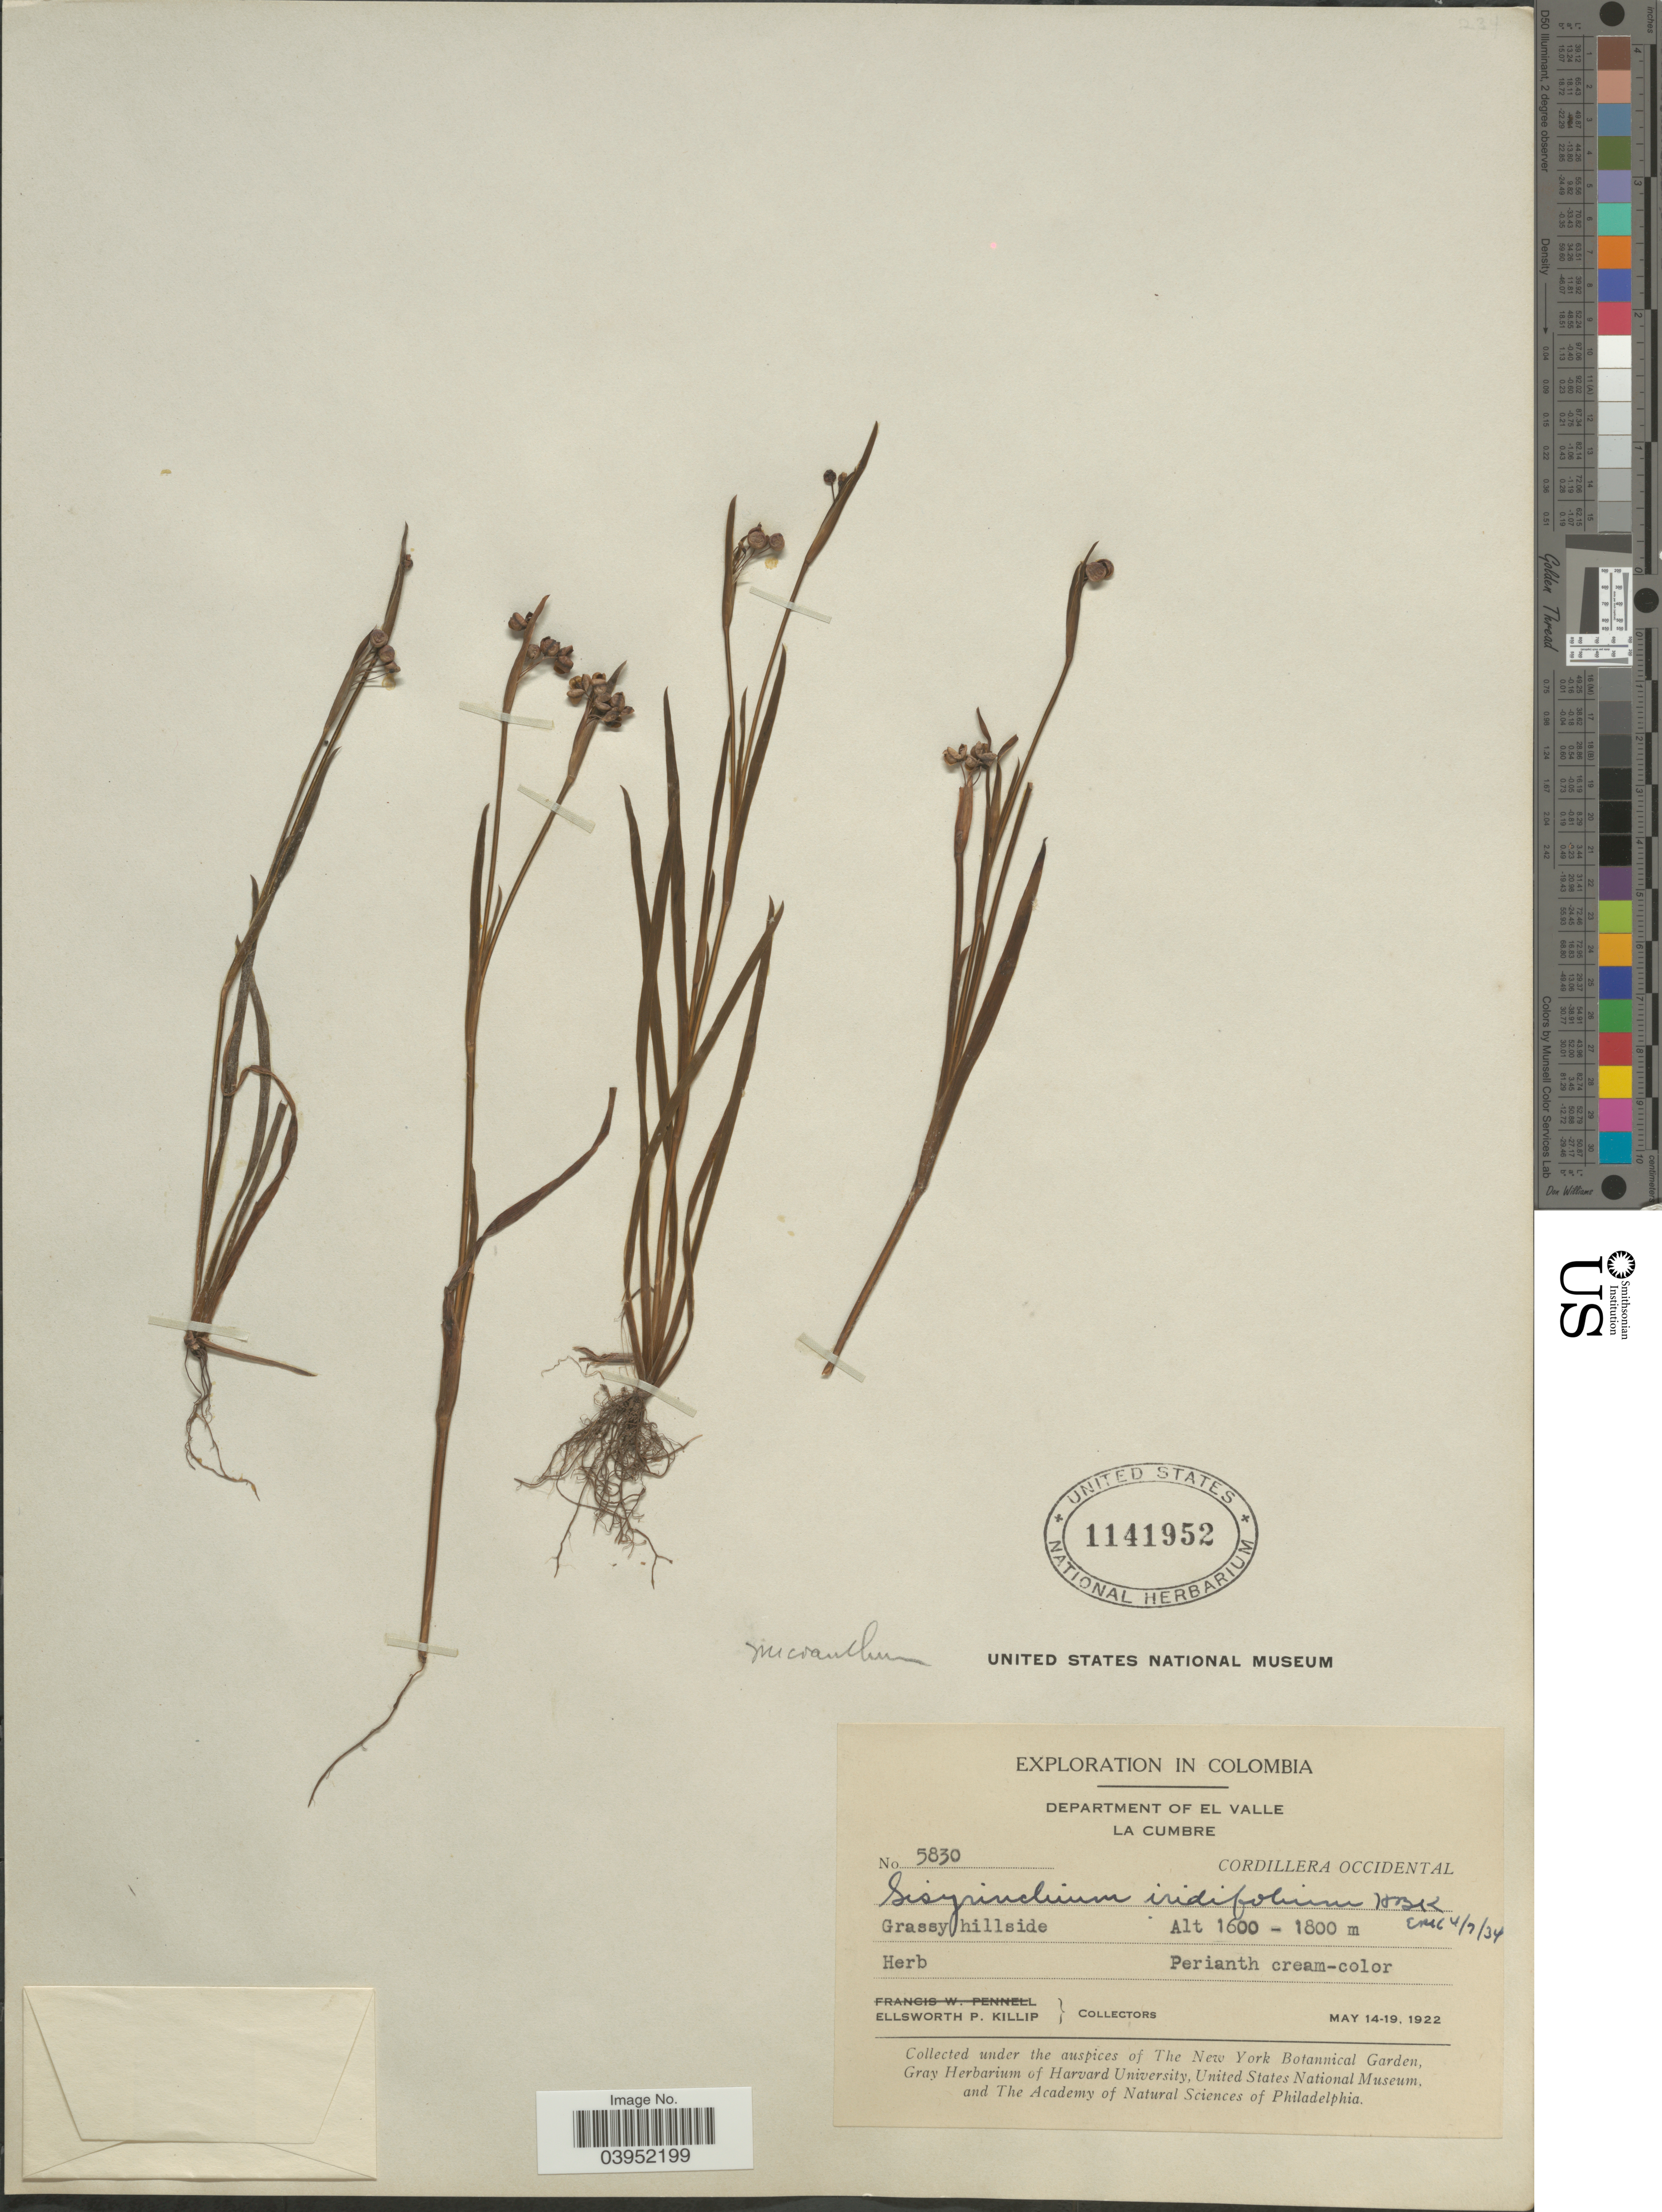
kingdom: Plantae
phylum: Tracheophyta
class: Liliopsida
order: Asparagales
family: Iridaceae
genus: Sisyrinchium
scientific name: Sisyrinchium micranthum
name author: Cav.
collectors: E. P. Killip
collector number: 5830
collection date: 1922-05-14/1922-05-19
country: Colombia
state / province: Valle del Cauca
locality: Department of El Valle. La Cumbre. Cordillera Occidental.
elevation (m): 1600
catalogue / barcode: US 1141952